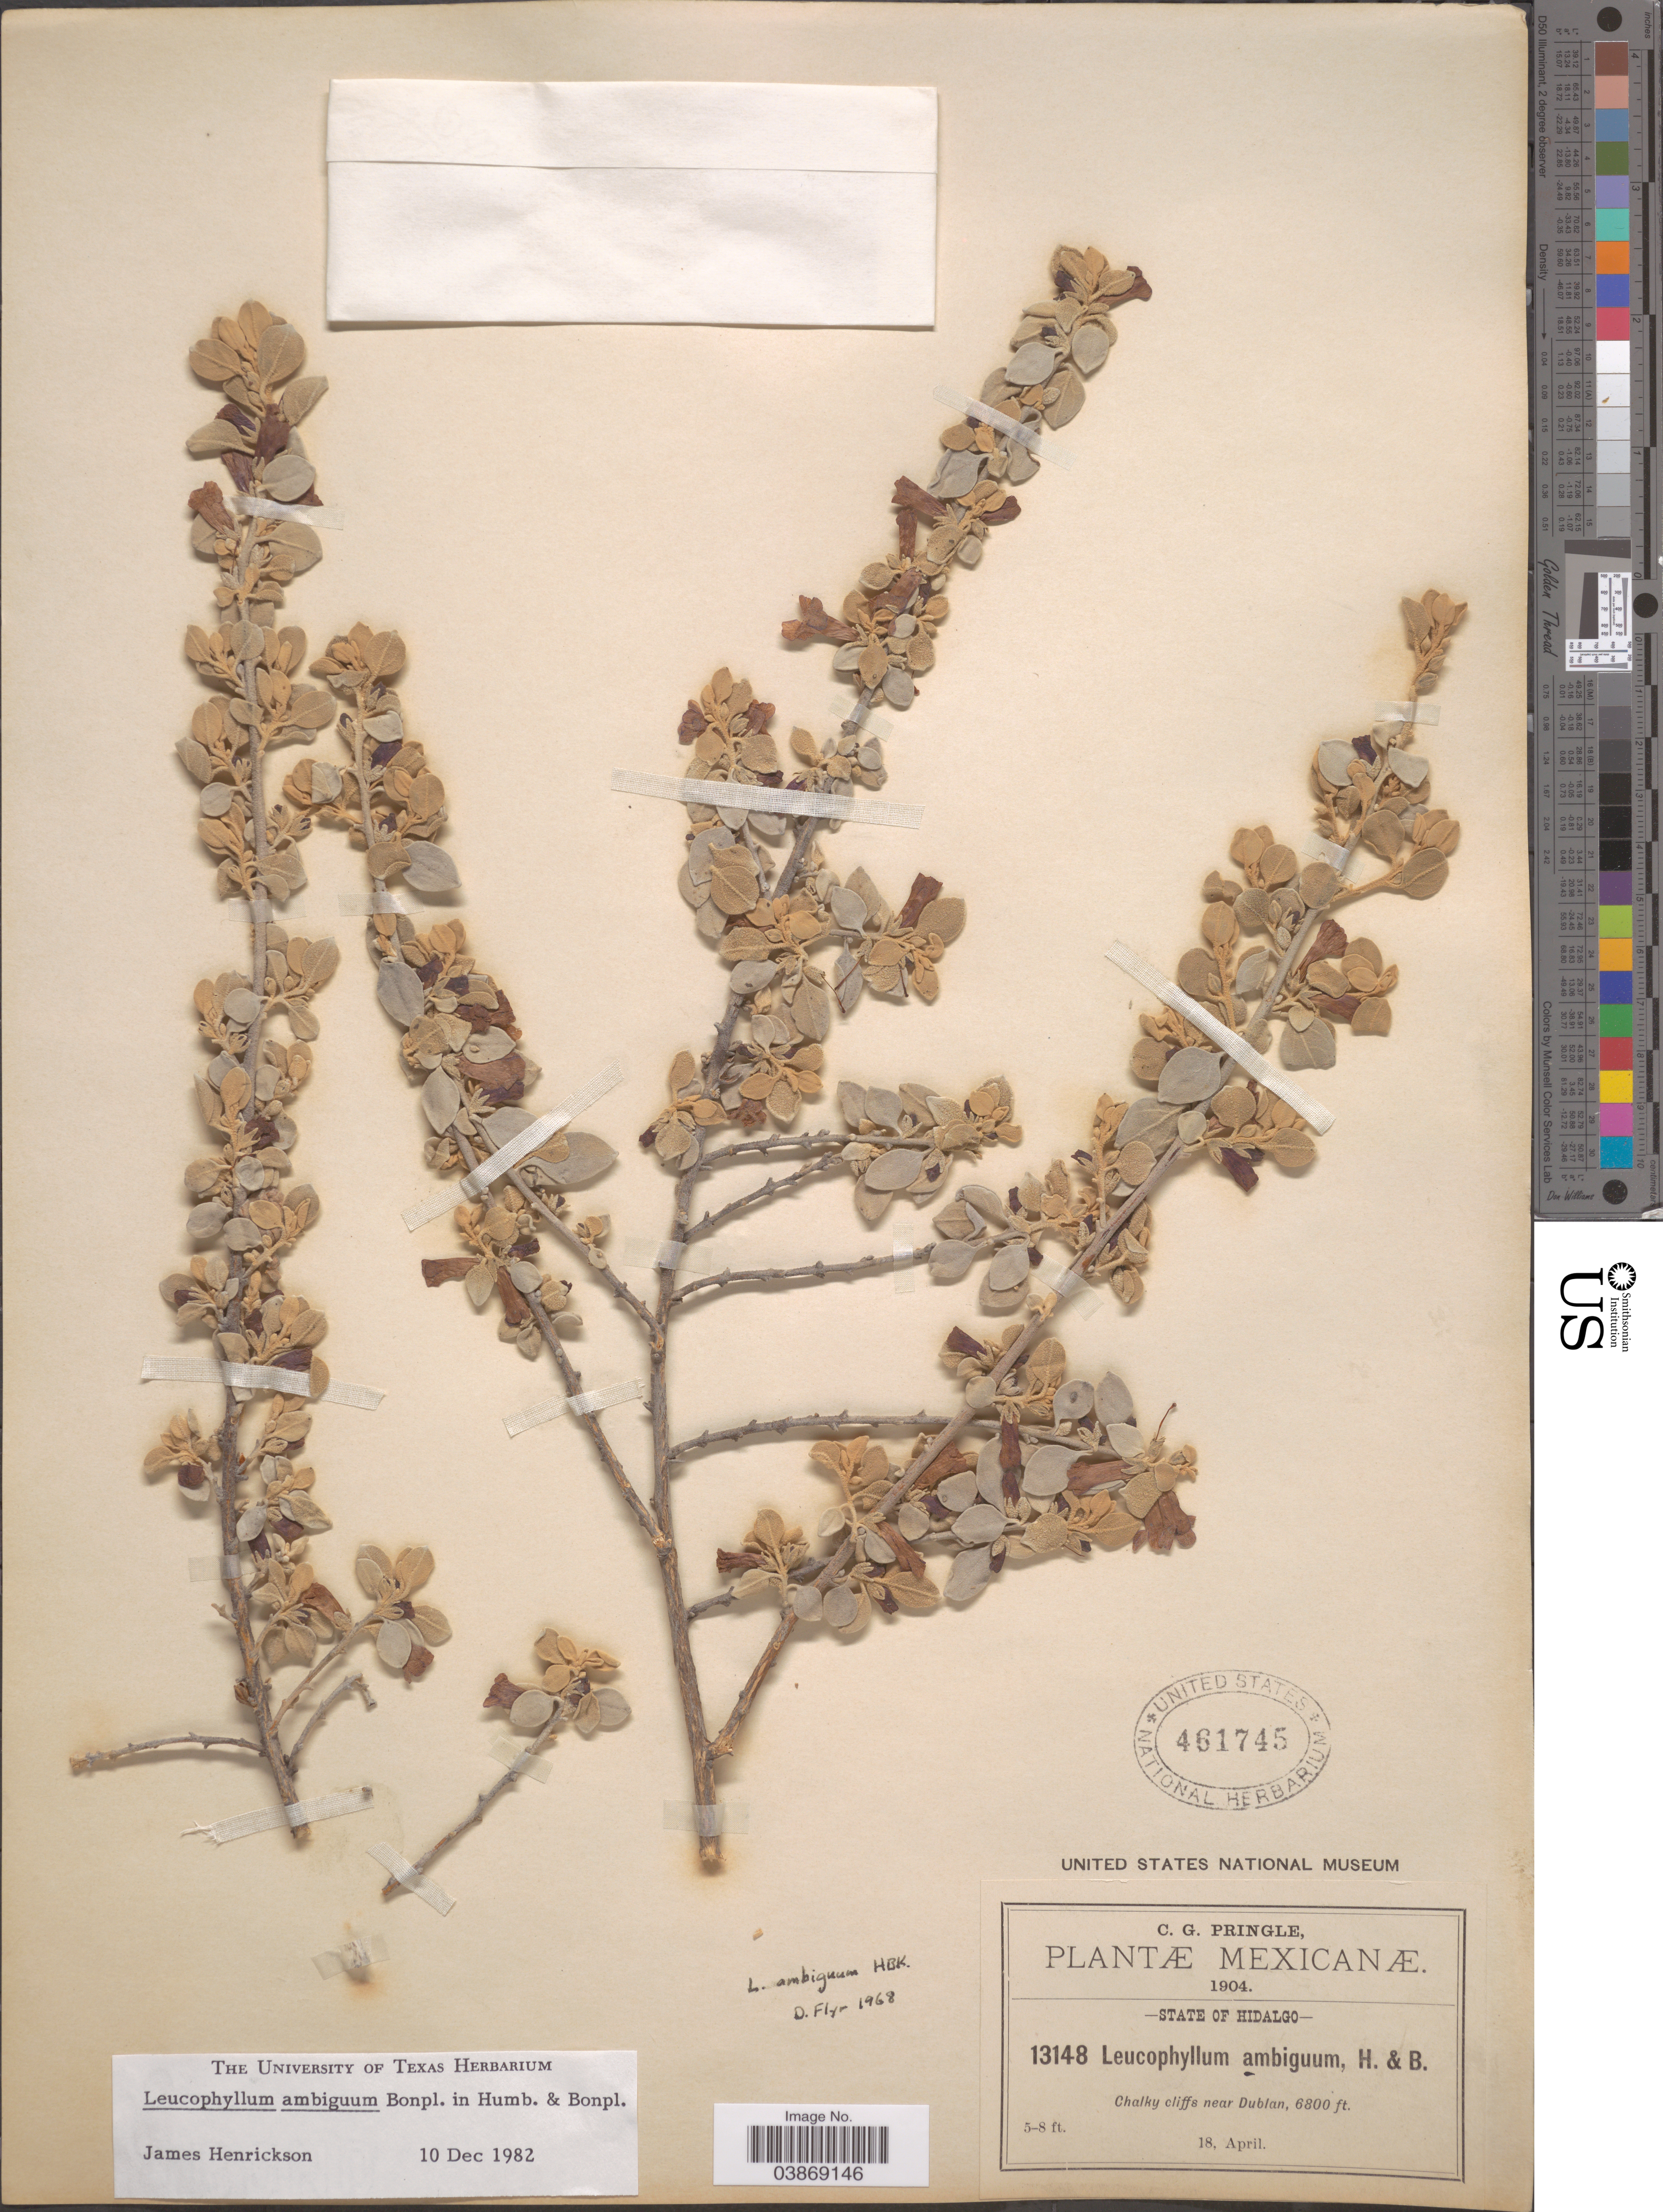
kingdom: Plantae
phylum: Tracheophyta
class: Magnoliopsida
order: Lamiales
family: Scrophulariaceae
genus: Leucophyllum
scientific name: Leucophyllum ambiguum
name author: Bonpl.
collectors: C. G. Pringle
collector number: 13148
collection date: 1904-04-18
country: Mexico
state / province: Hidalgo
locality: Chalky cliffs near Dublan.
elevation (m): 2073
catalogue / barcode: US 461745